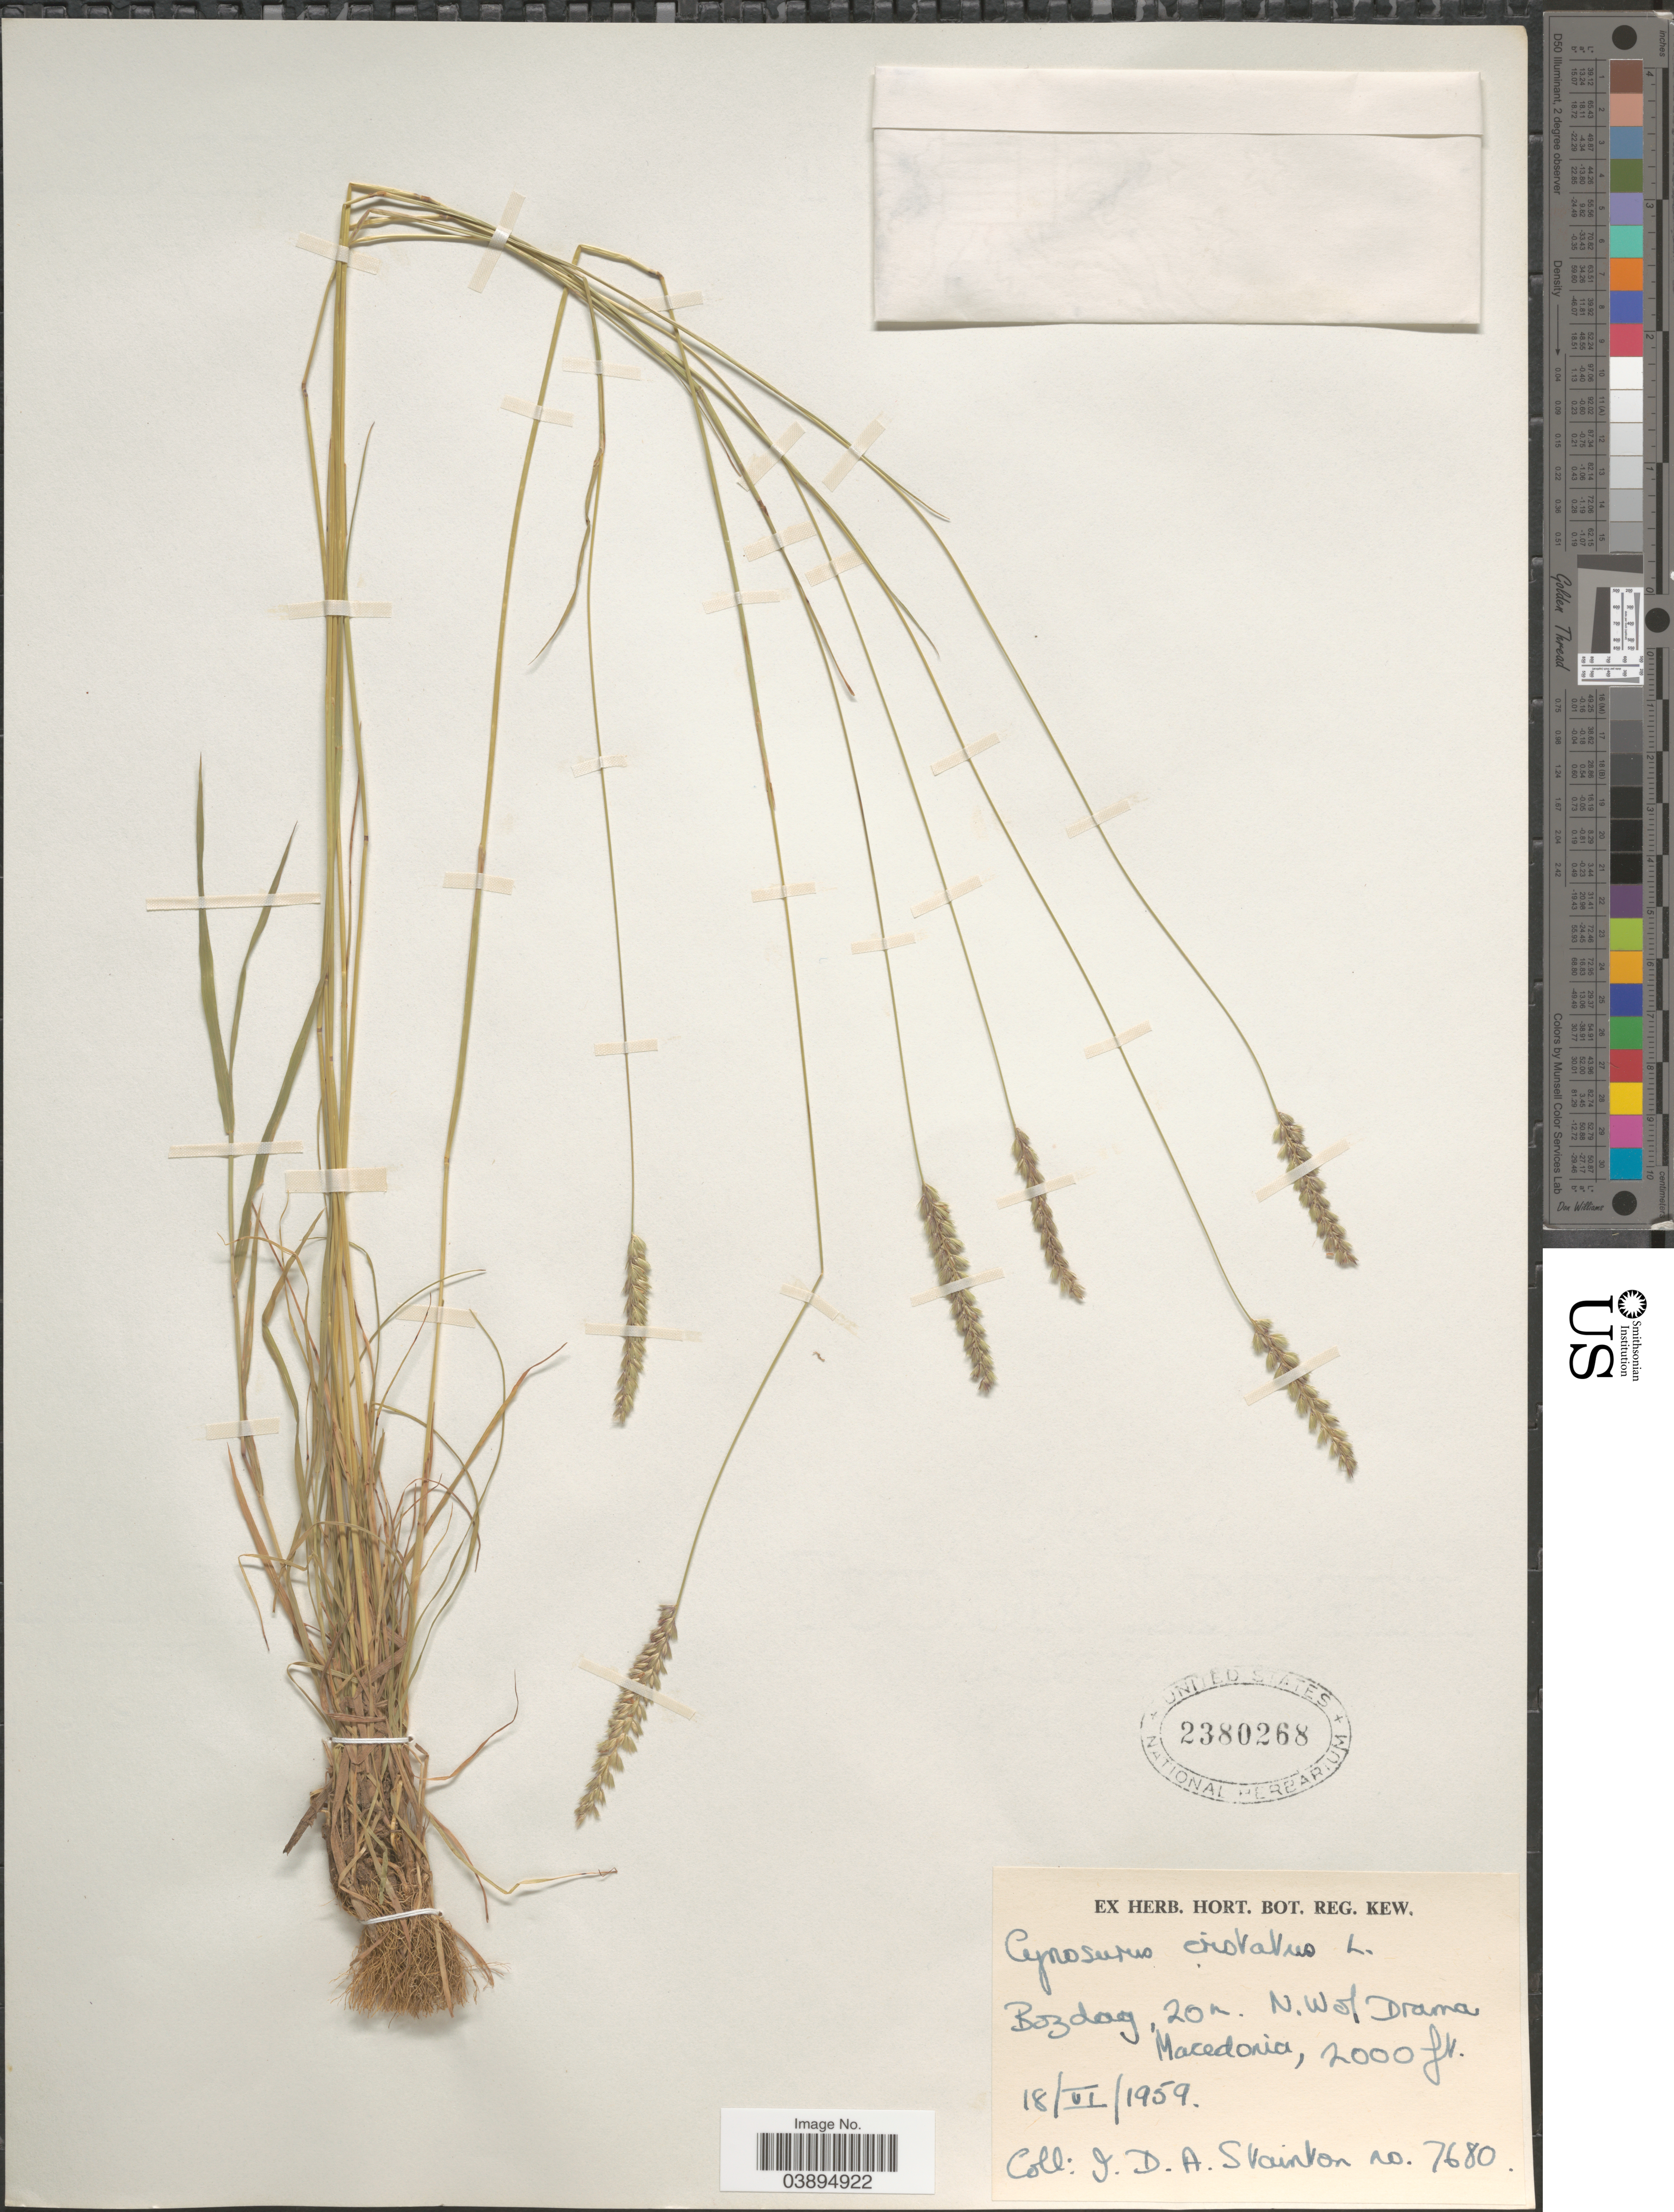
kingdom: Plantae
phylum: Tracheophyta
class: Liliopsida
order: Poales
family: Poaceae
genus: Cynosurus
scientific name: Cynosurus cristatus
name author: L.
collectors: J. Stainton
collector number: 7680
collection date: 1959-06-18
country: Greece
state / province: East Macedonia and Thrace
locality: Bozdag, 20 m. N.W of Drama Macedonia.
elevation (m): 610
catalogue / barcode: US 2380268